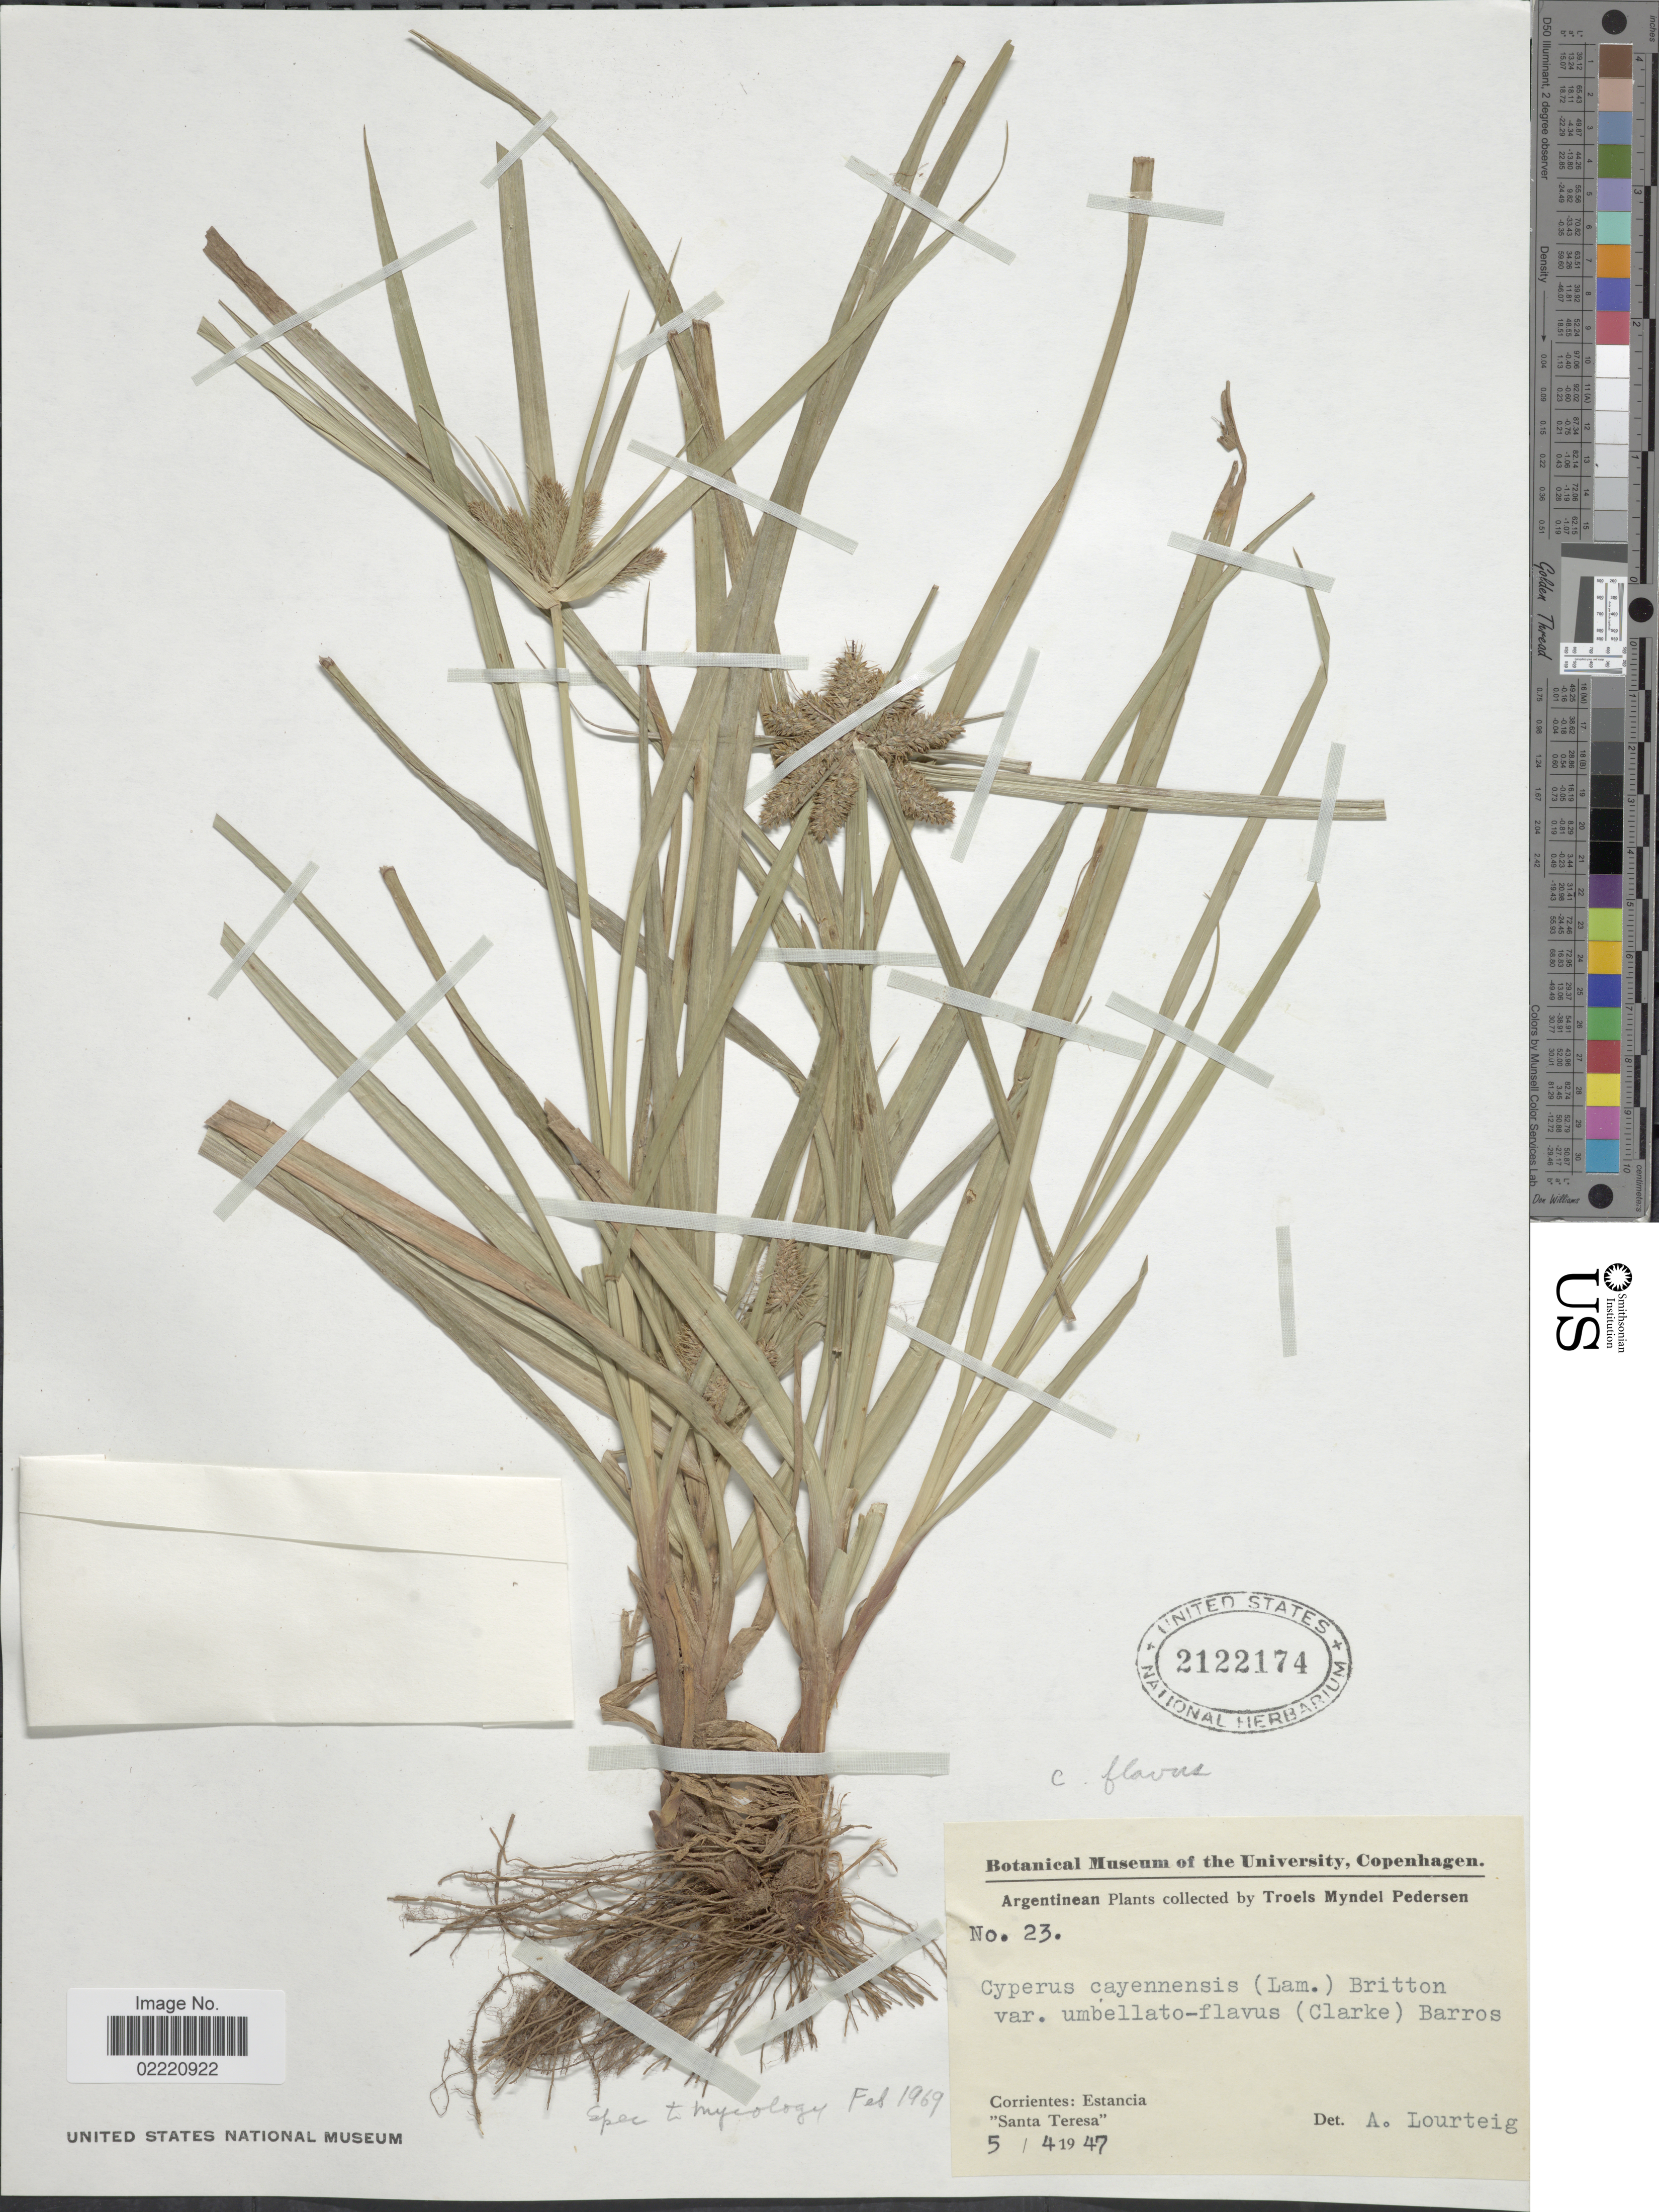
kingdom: Plantae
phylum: Tracheophyta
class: Liliopsida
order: Poales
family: Cyperaceae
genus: Cyperus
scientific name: Cyperus aggregatus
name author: (Willd.) Endl.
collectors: T. Pederson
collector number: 23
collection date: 1947-04-05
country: Argentina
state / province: Corrientes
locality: Estancia "Santa Teresa".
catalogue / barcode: US 2122174